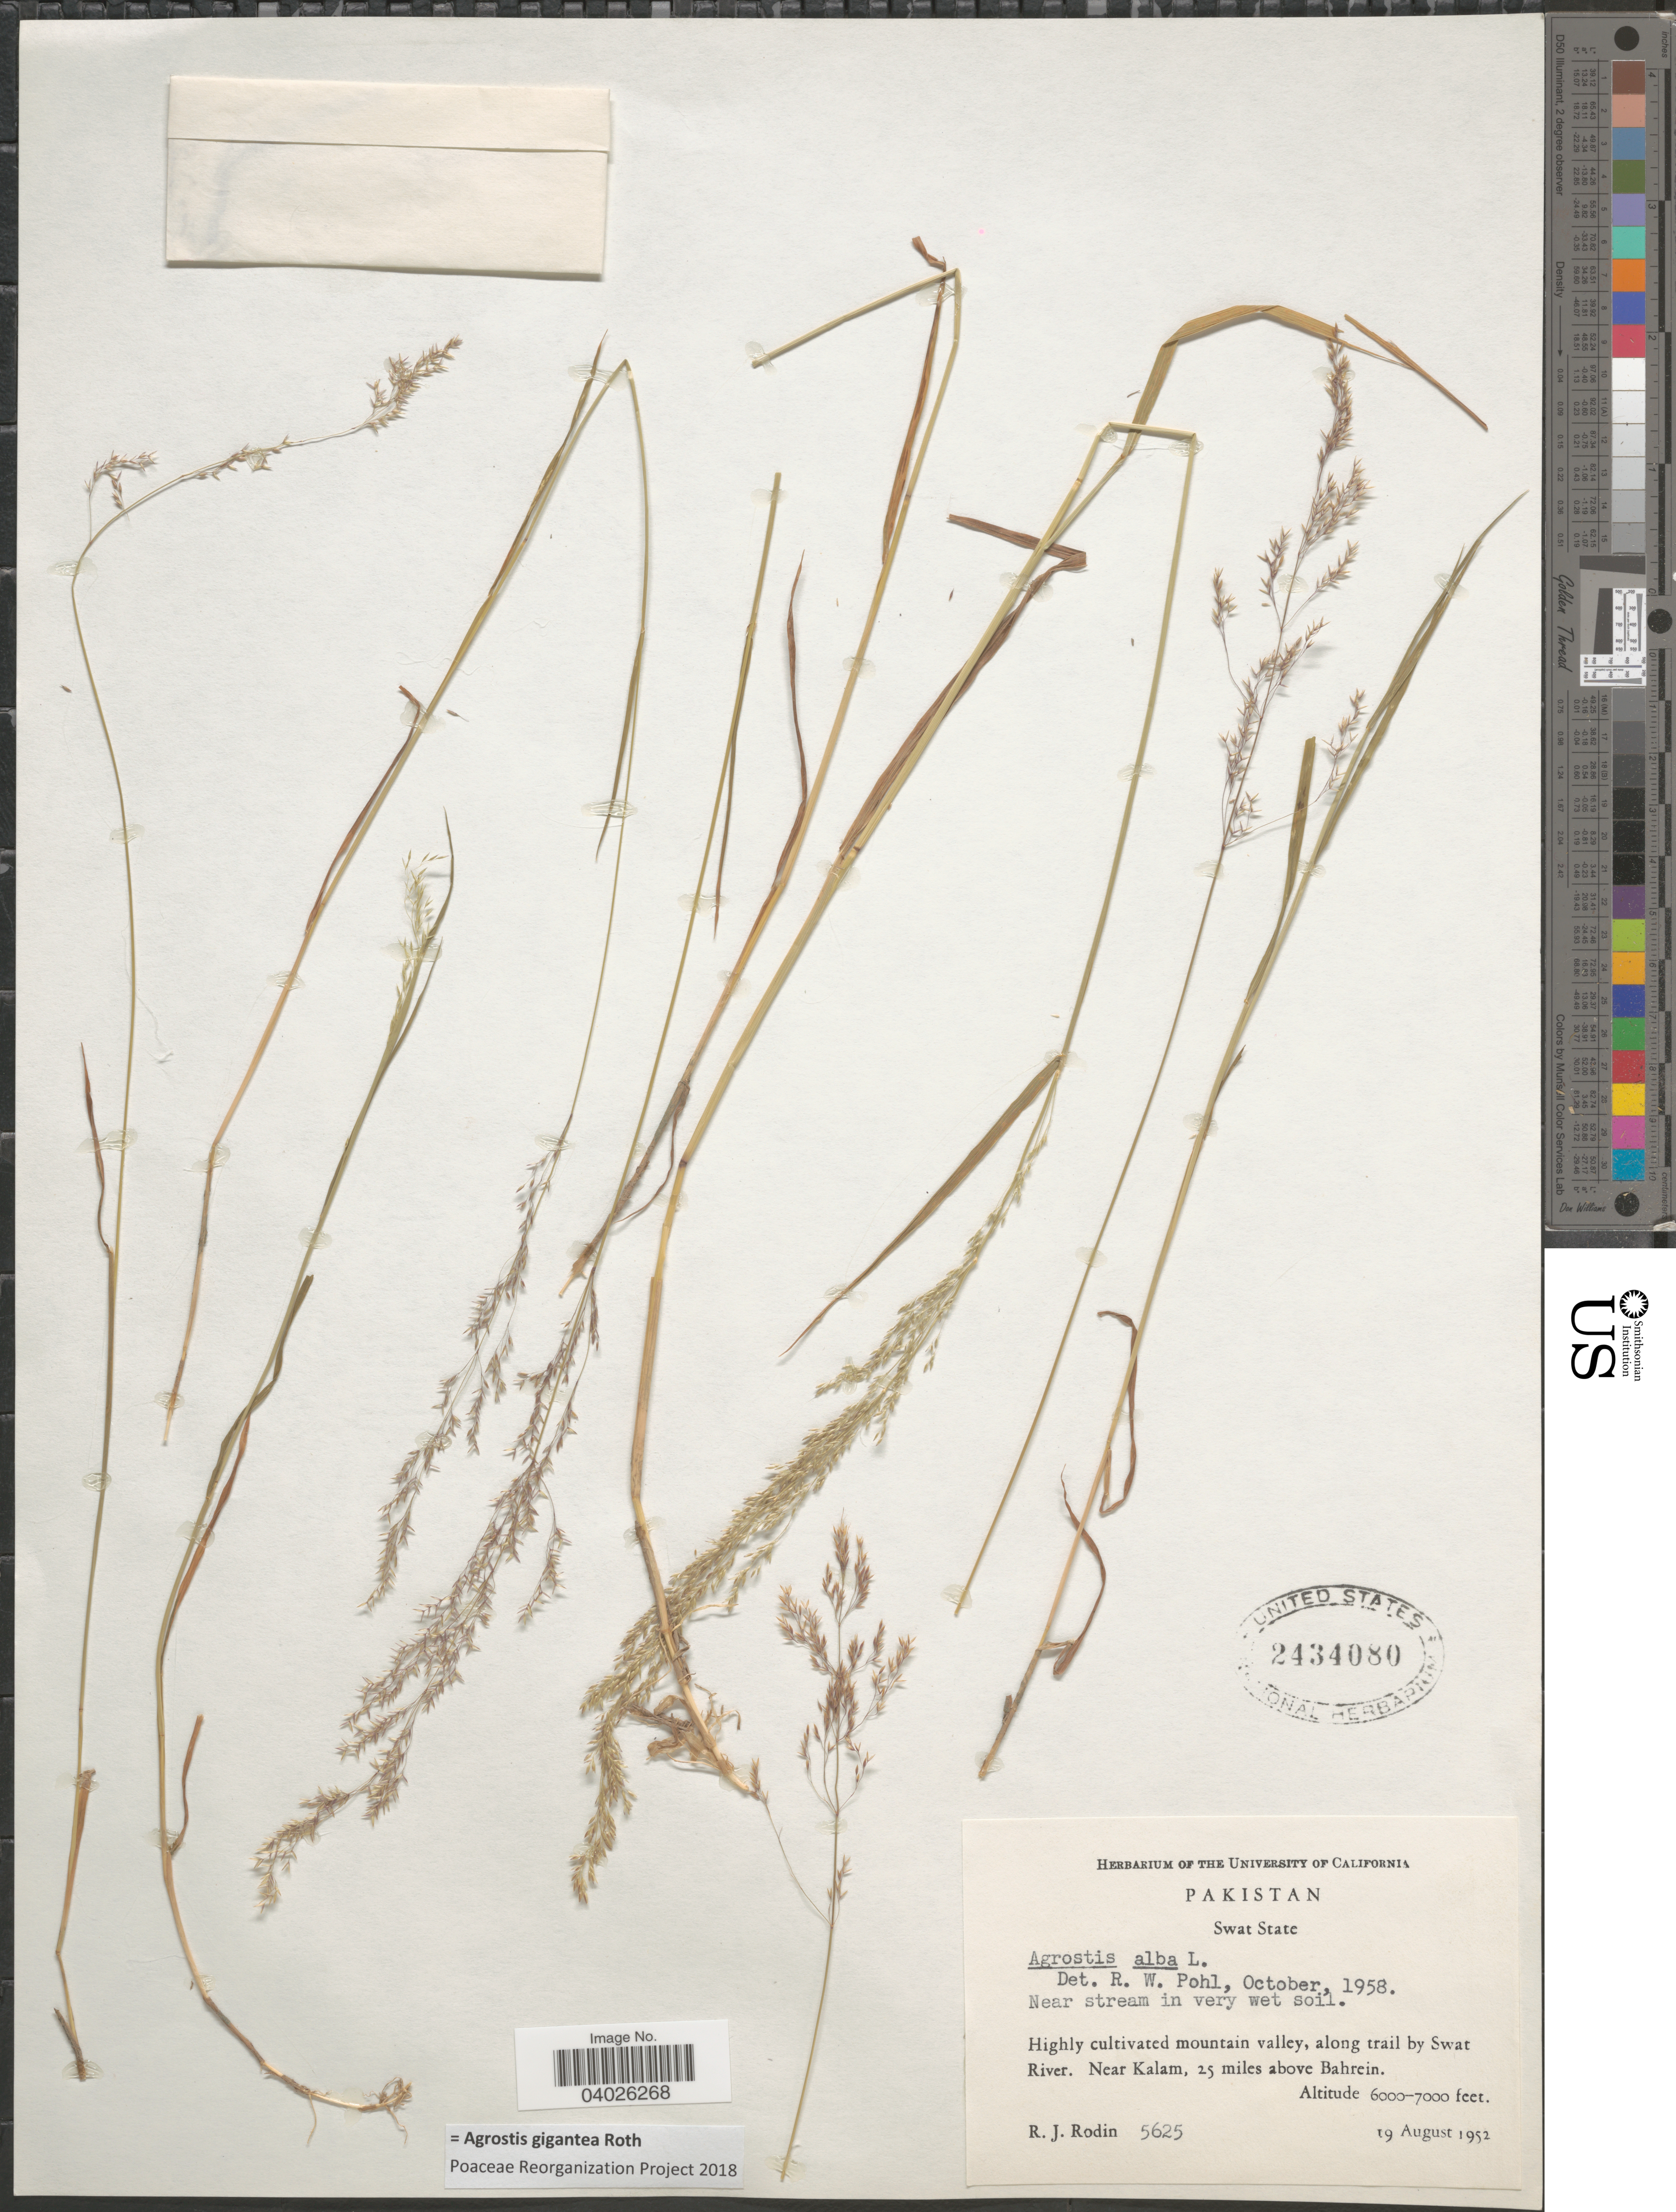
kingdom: Plantae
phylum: Tracheophyta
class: Liliopsida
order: Poales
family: Poaceae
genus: Agrostis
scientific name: Agrostis gigantea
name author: Roth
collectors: R. J. Rodin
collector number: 5625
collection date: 1952-08-19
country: Pakistan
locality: Swat State. Highly cultivated mountain valley, along trail by Swat River. Near Kalam, 25 miles above Bahrein.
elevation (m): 1829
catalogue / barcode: US 2434080